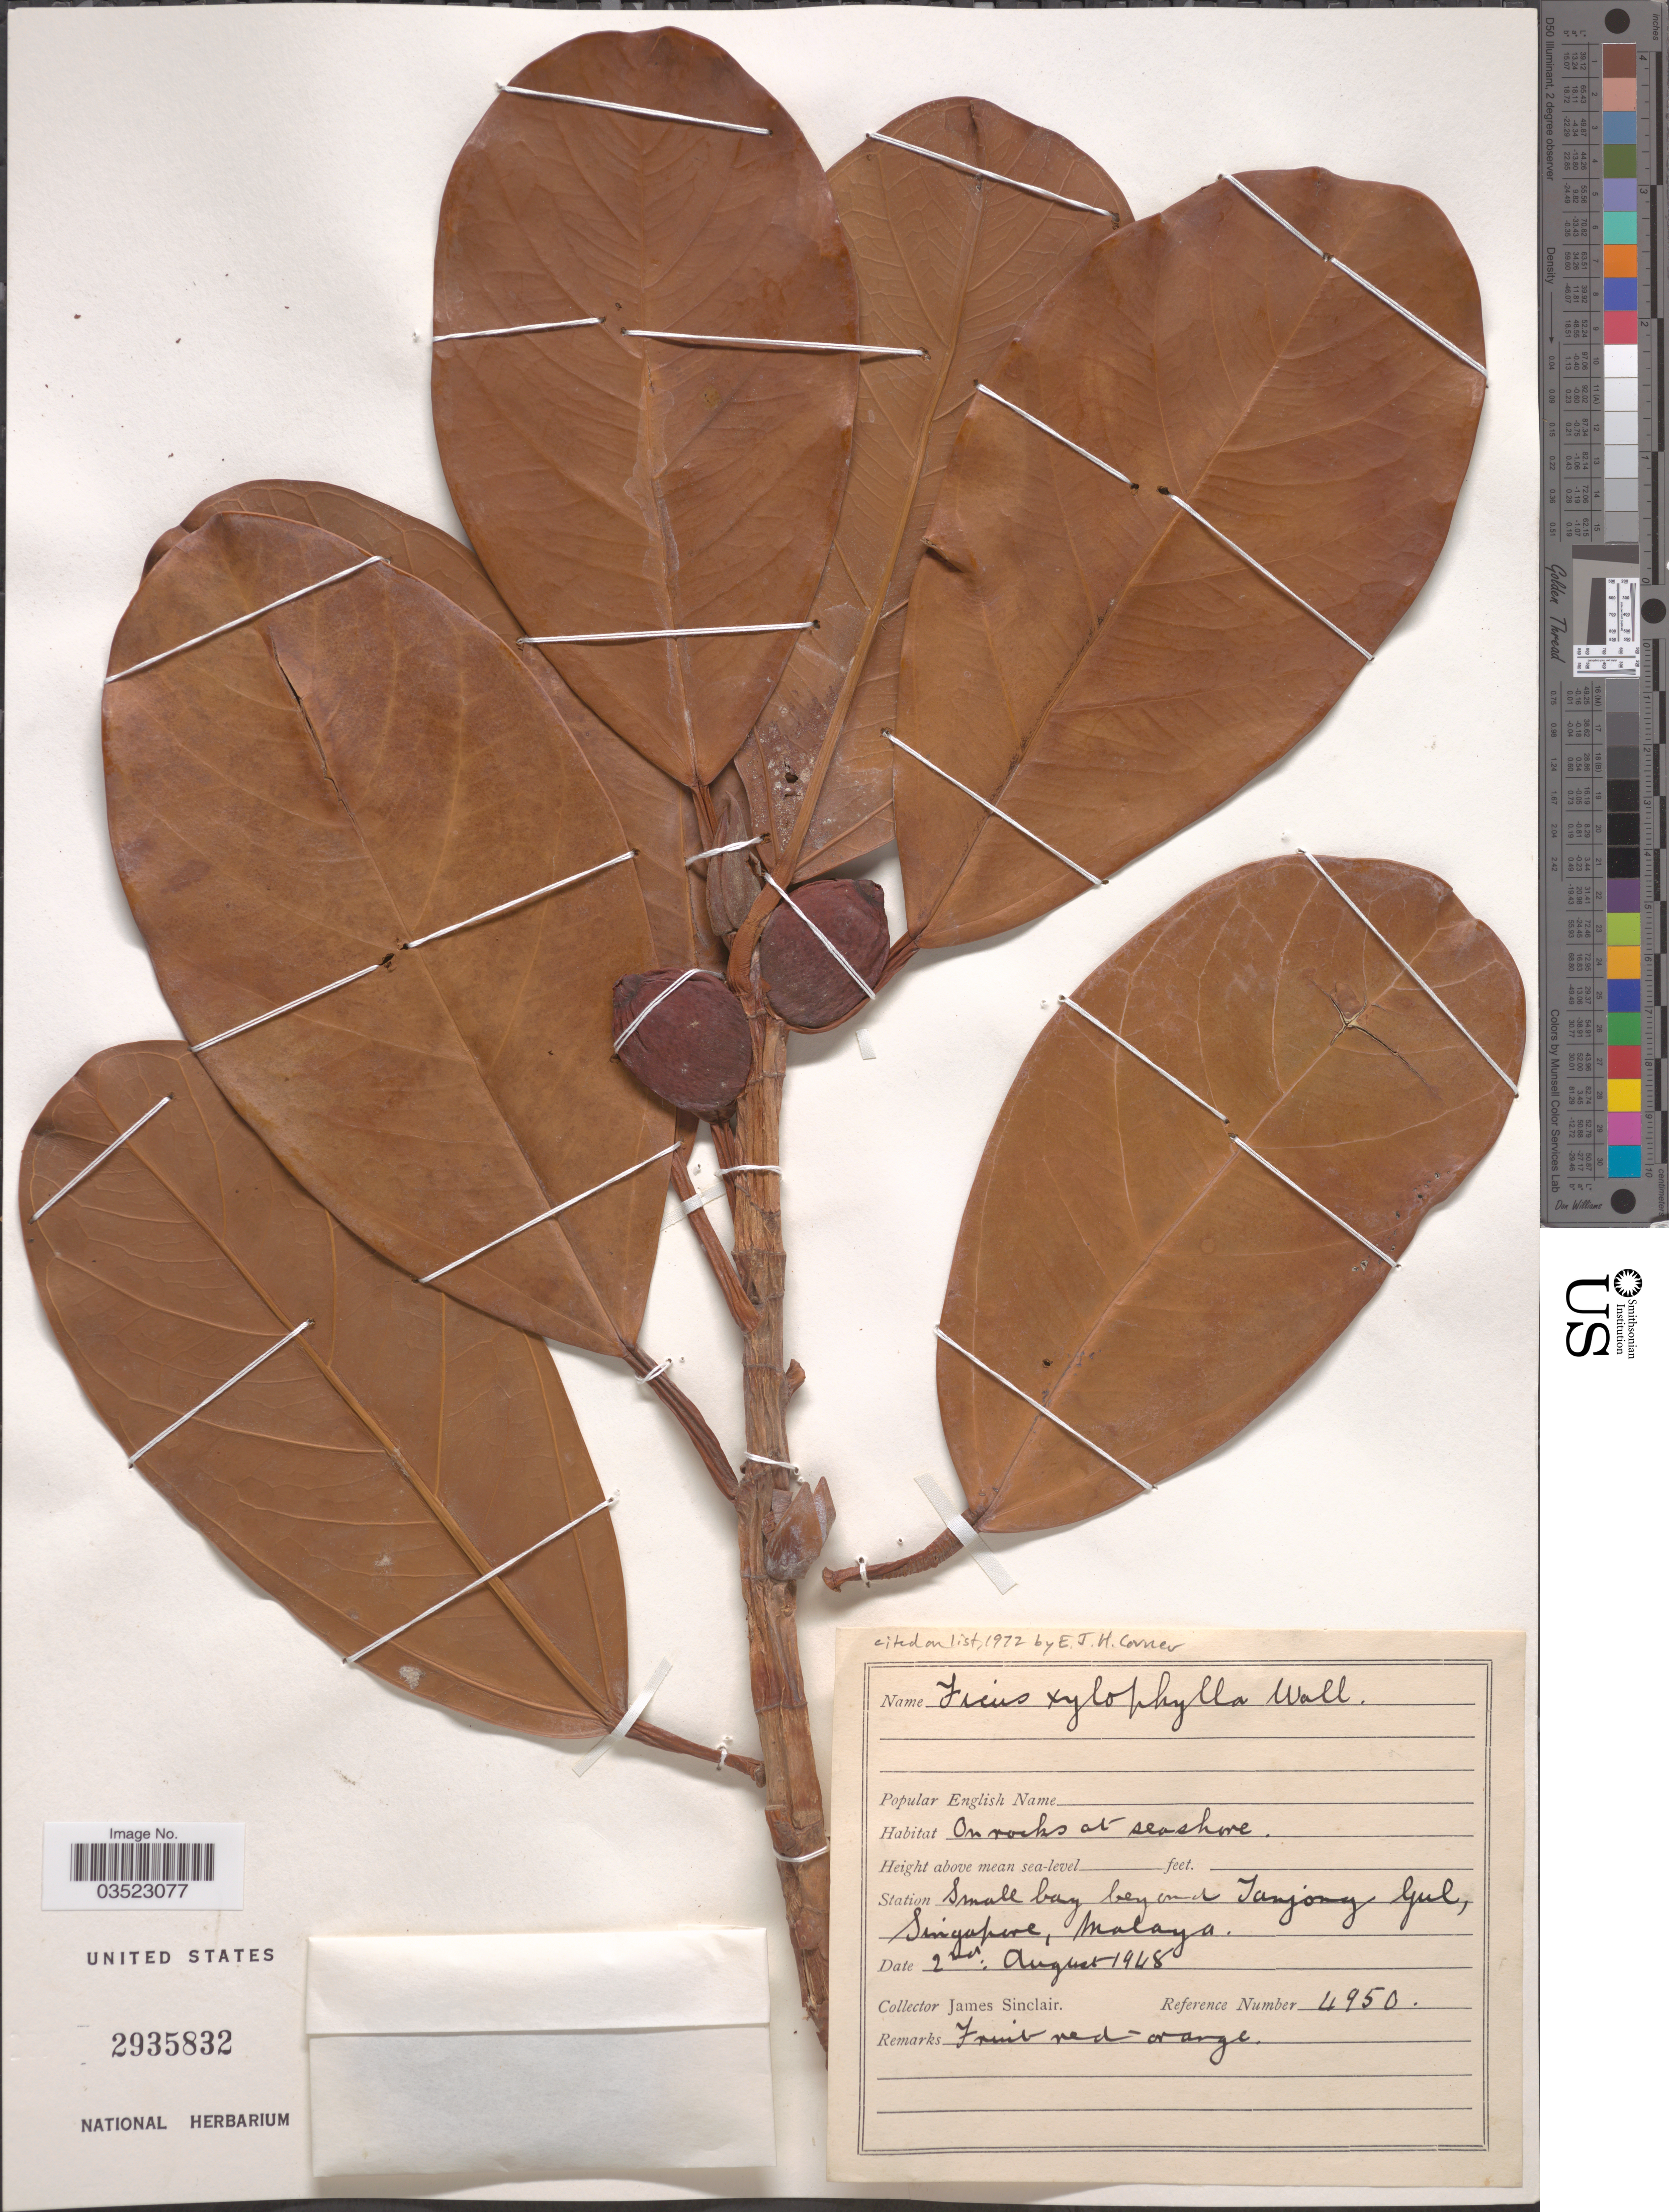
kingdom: Plantae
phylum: Tracheophyta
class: Magnoliopsida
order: Rosales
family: Moraceae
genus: Ficus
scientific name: Ficus xylophylla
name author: Wall.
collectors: J. Sinclair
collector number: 4950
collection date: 1948-08-02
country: Singapore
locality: Station Small bay beyond Tanjong Gul, Malaya.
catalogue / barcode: US 2935832